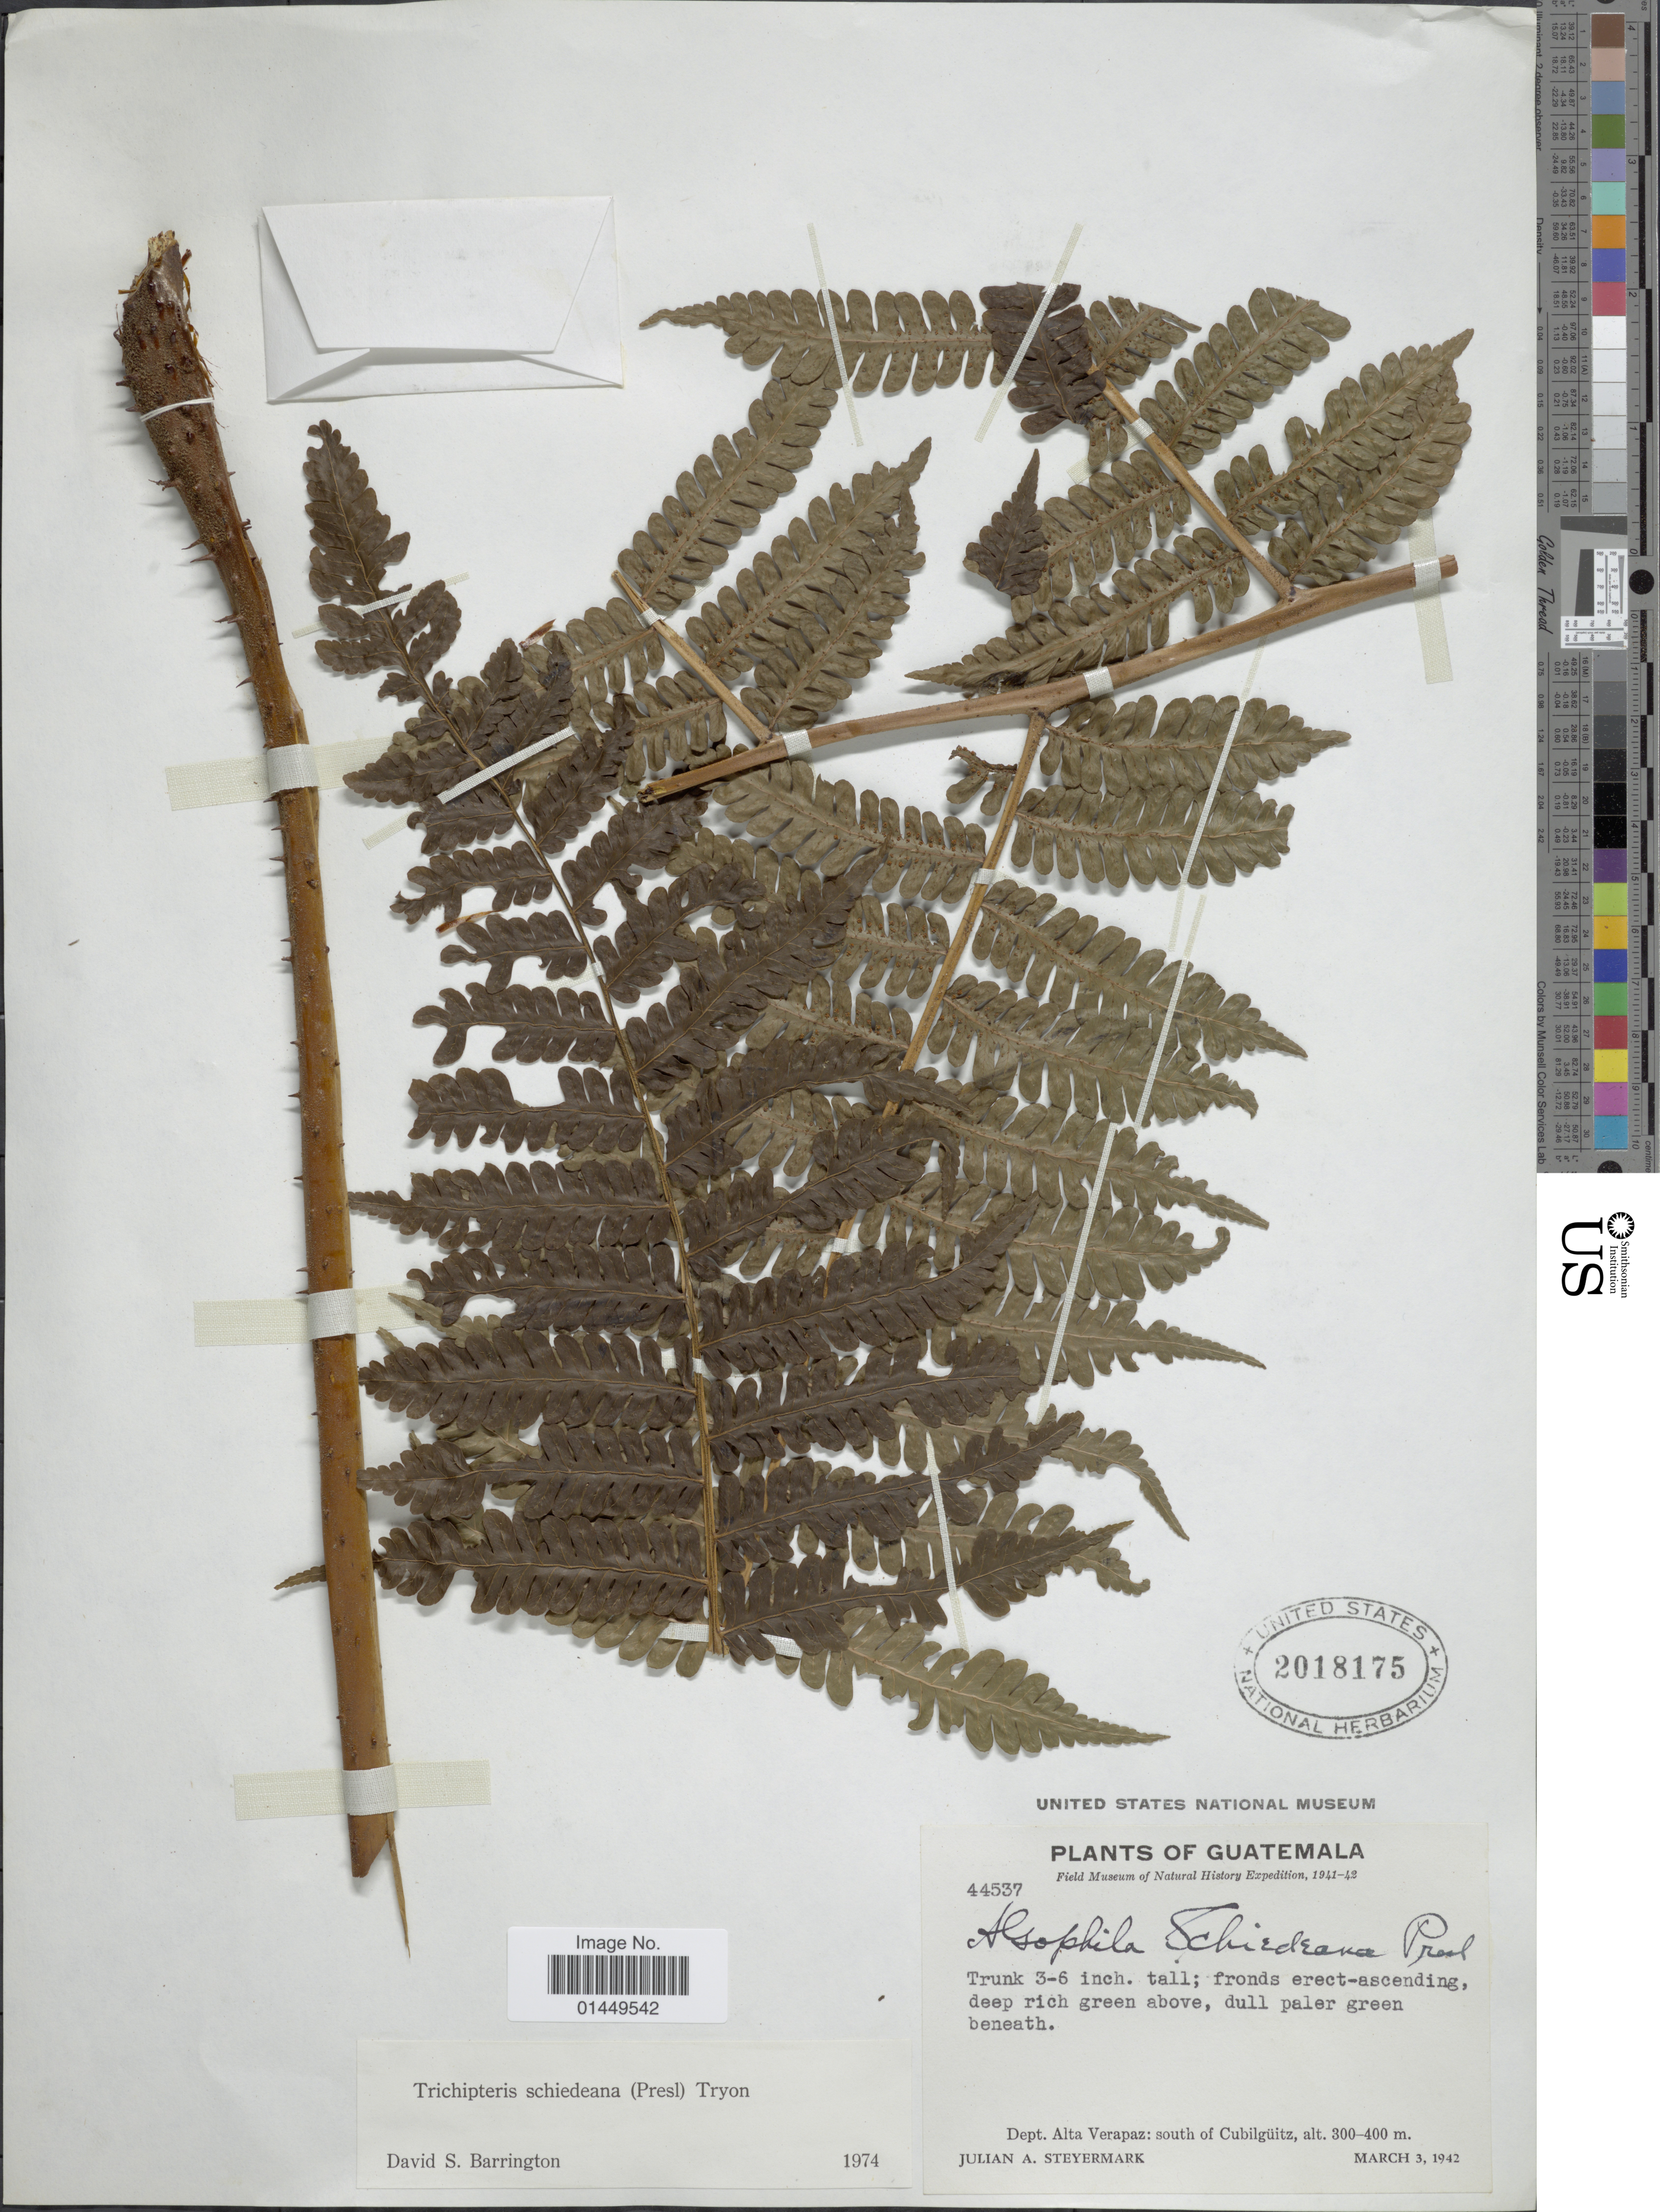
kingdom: Plantae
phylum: Tracheophyta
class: Polypodiopsida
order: Cyatheales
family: Cyatheaceae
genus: Cyathea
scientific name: Cyathea schiedeana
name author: (C. Presl) Domin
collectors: J. Steyermark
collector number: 44537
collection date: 1942-03-03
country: Guatemala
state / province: Alta Verapaz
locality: Dept. Alta Verapaz: south of Cubilquitz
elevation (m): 300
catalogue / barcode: US 2018175